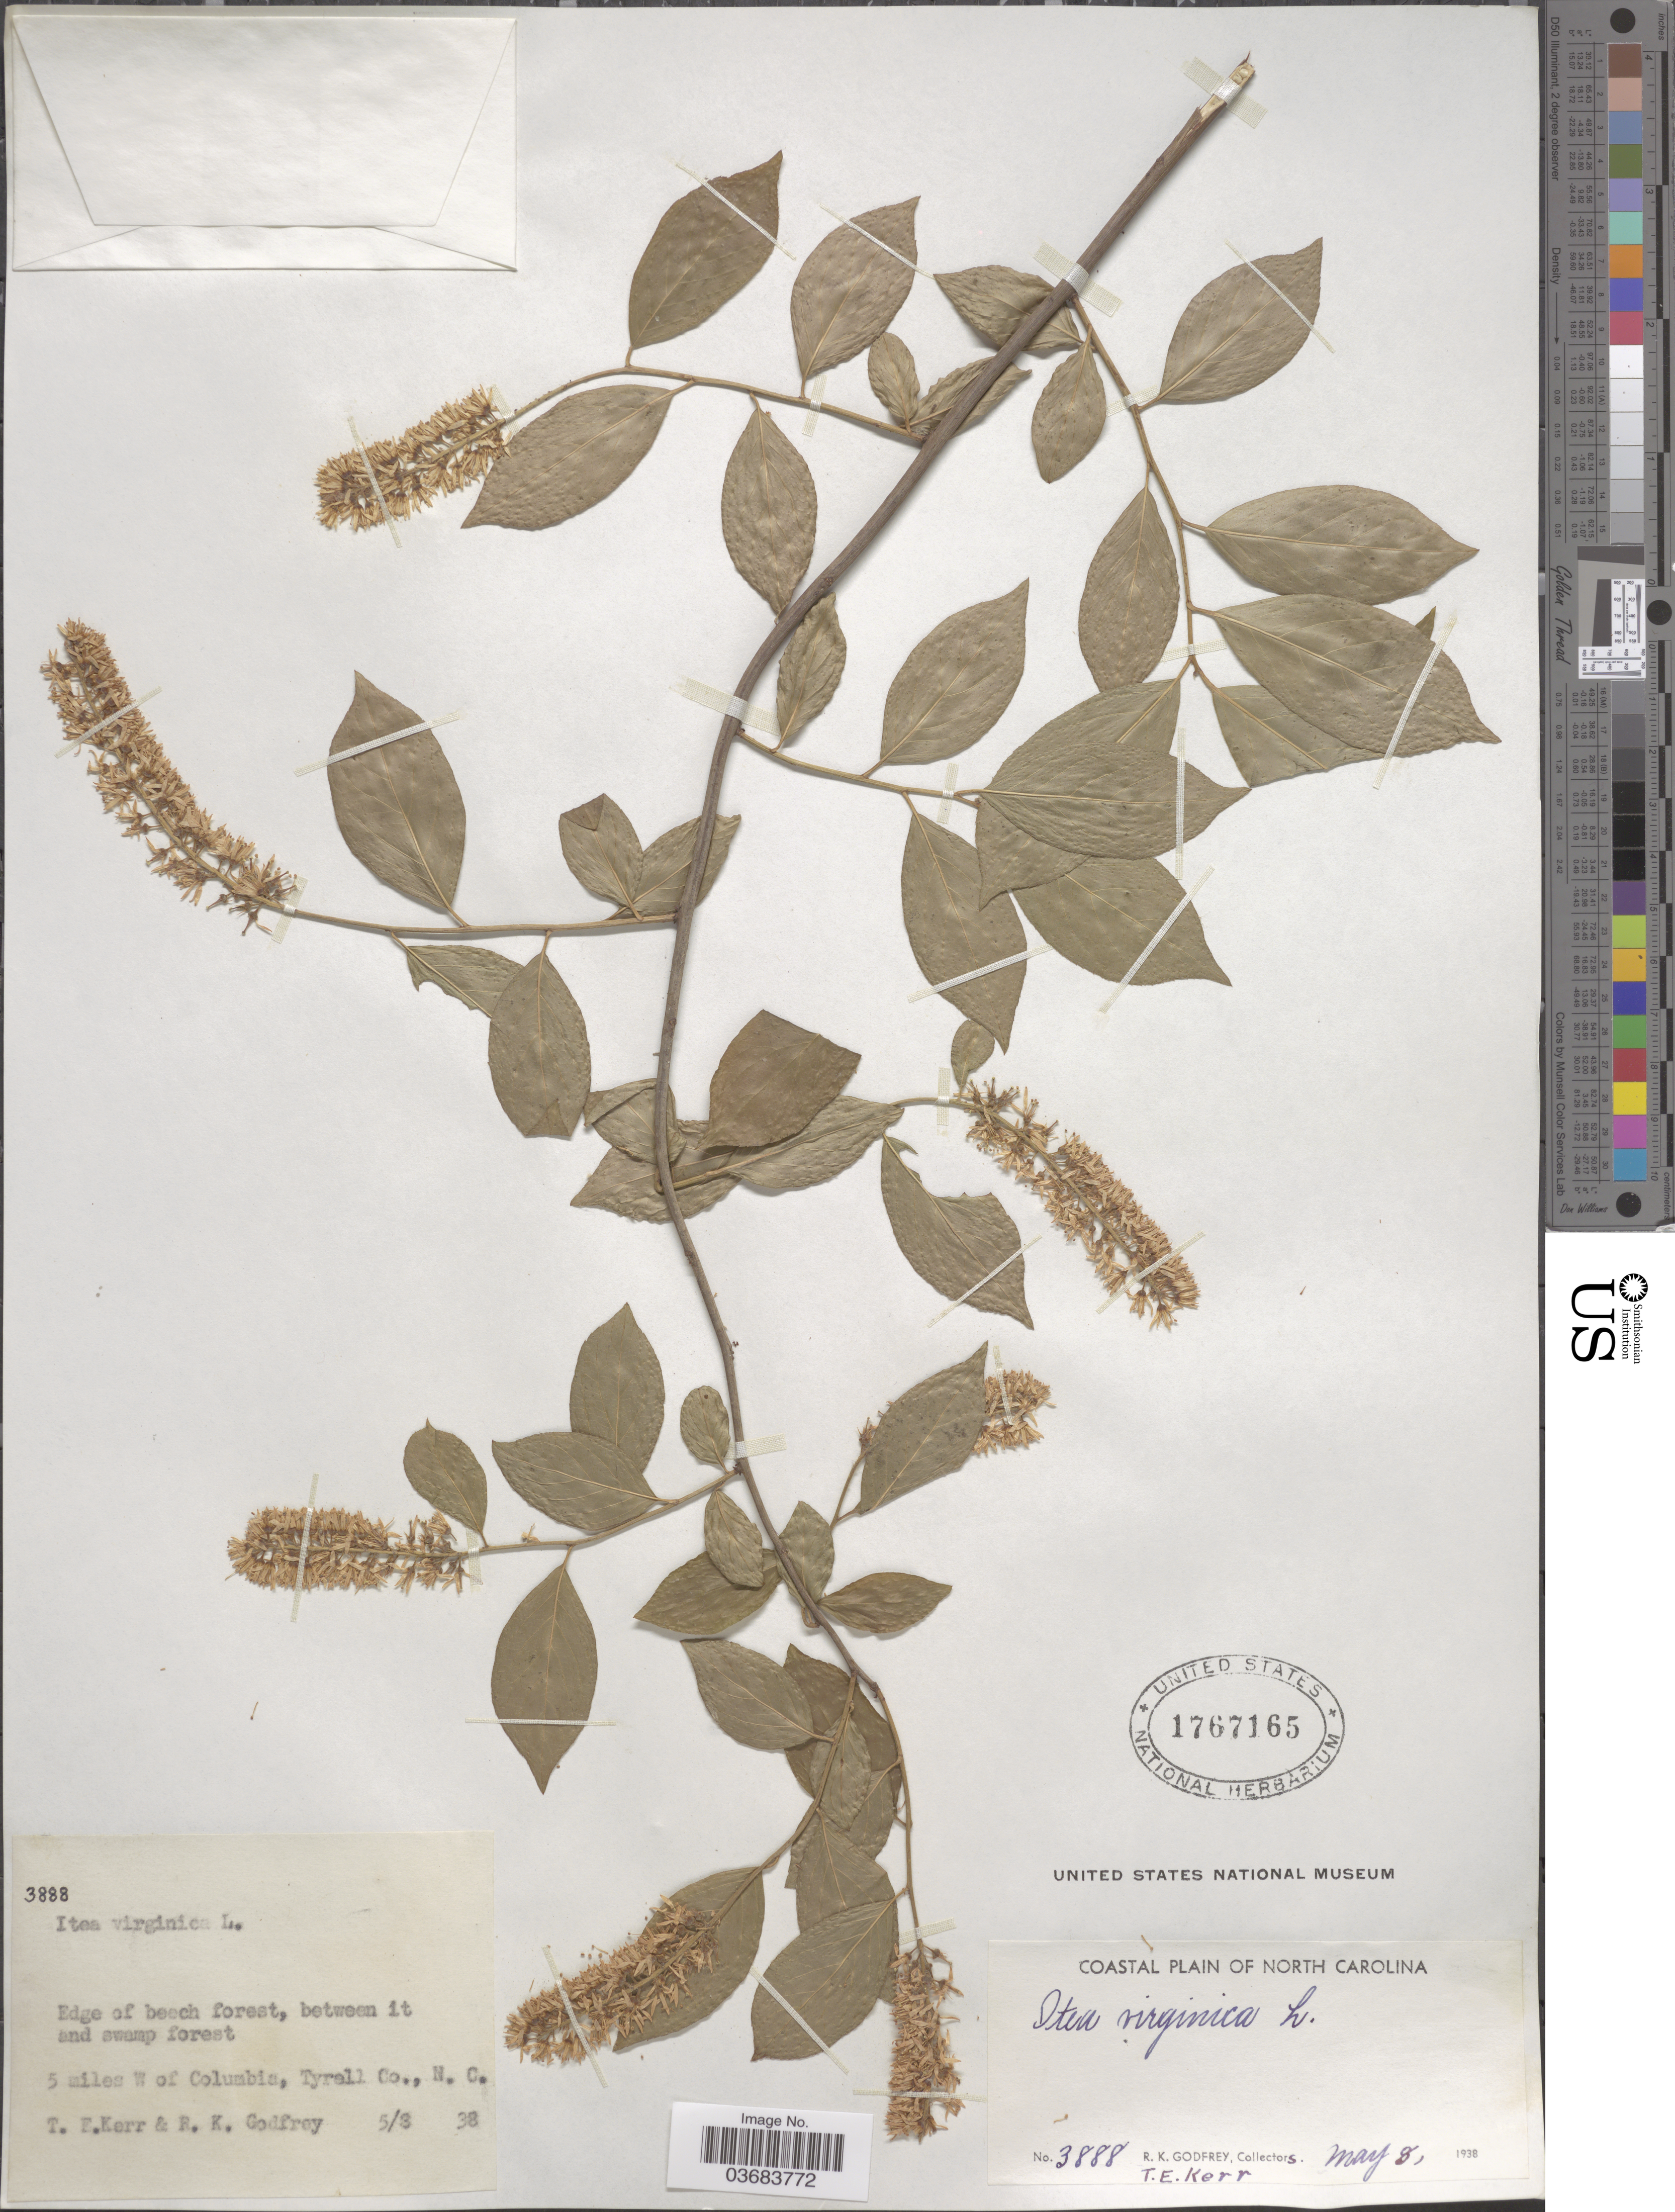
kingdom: Plantae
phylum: Tracheophyta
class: Magnoliopsida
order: Saxifragales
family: Iteaceae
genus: Itea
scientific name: Itea virginica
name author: L.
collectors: R. K. Godfrey & T. E. Kerr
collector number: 3888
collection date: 1938-05-08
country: United States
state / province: North Carolina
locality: Edge of beech forest, between it and swamp forest. 5 miles W of Columbia, Tyrell Co. Coastal Plain.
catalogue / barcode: US 1767165